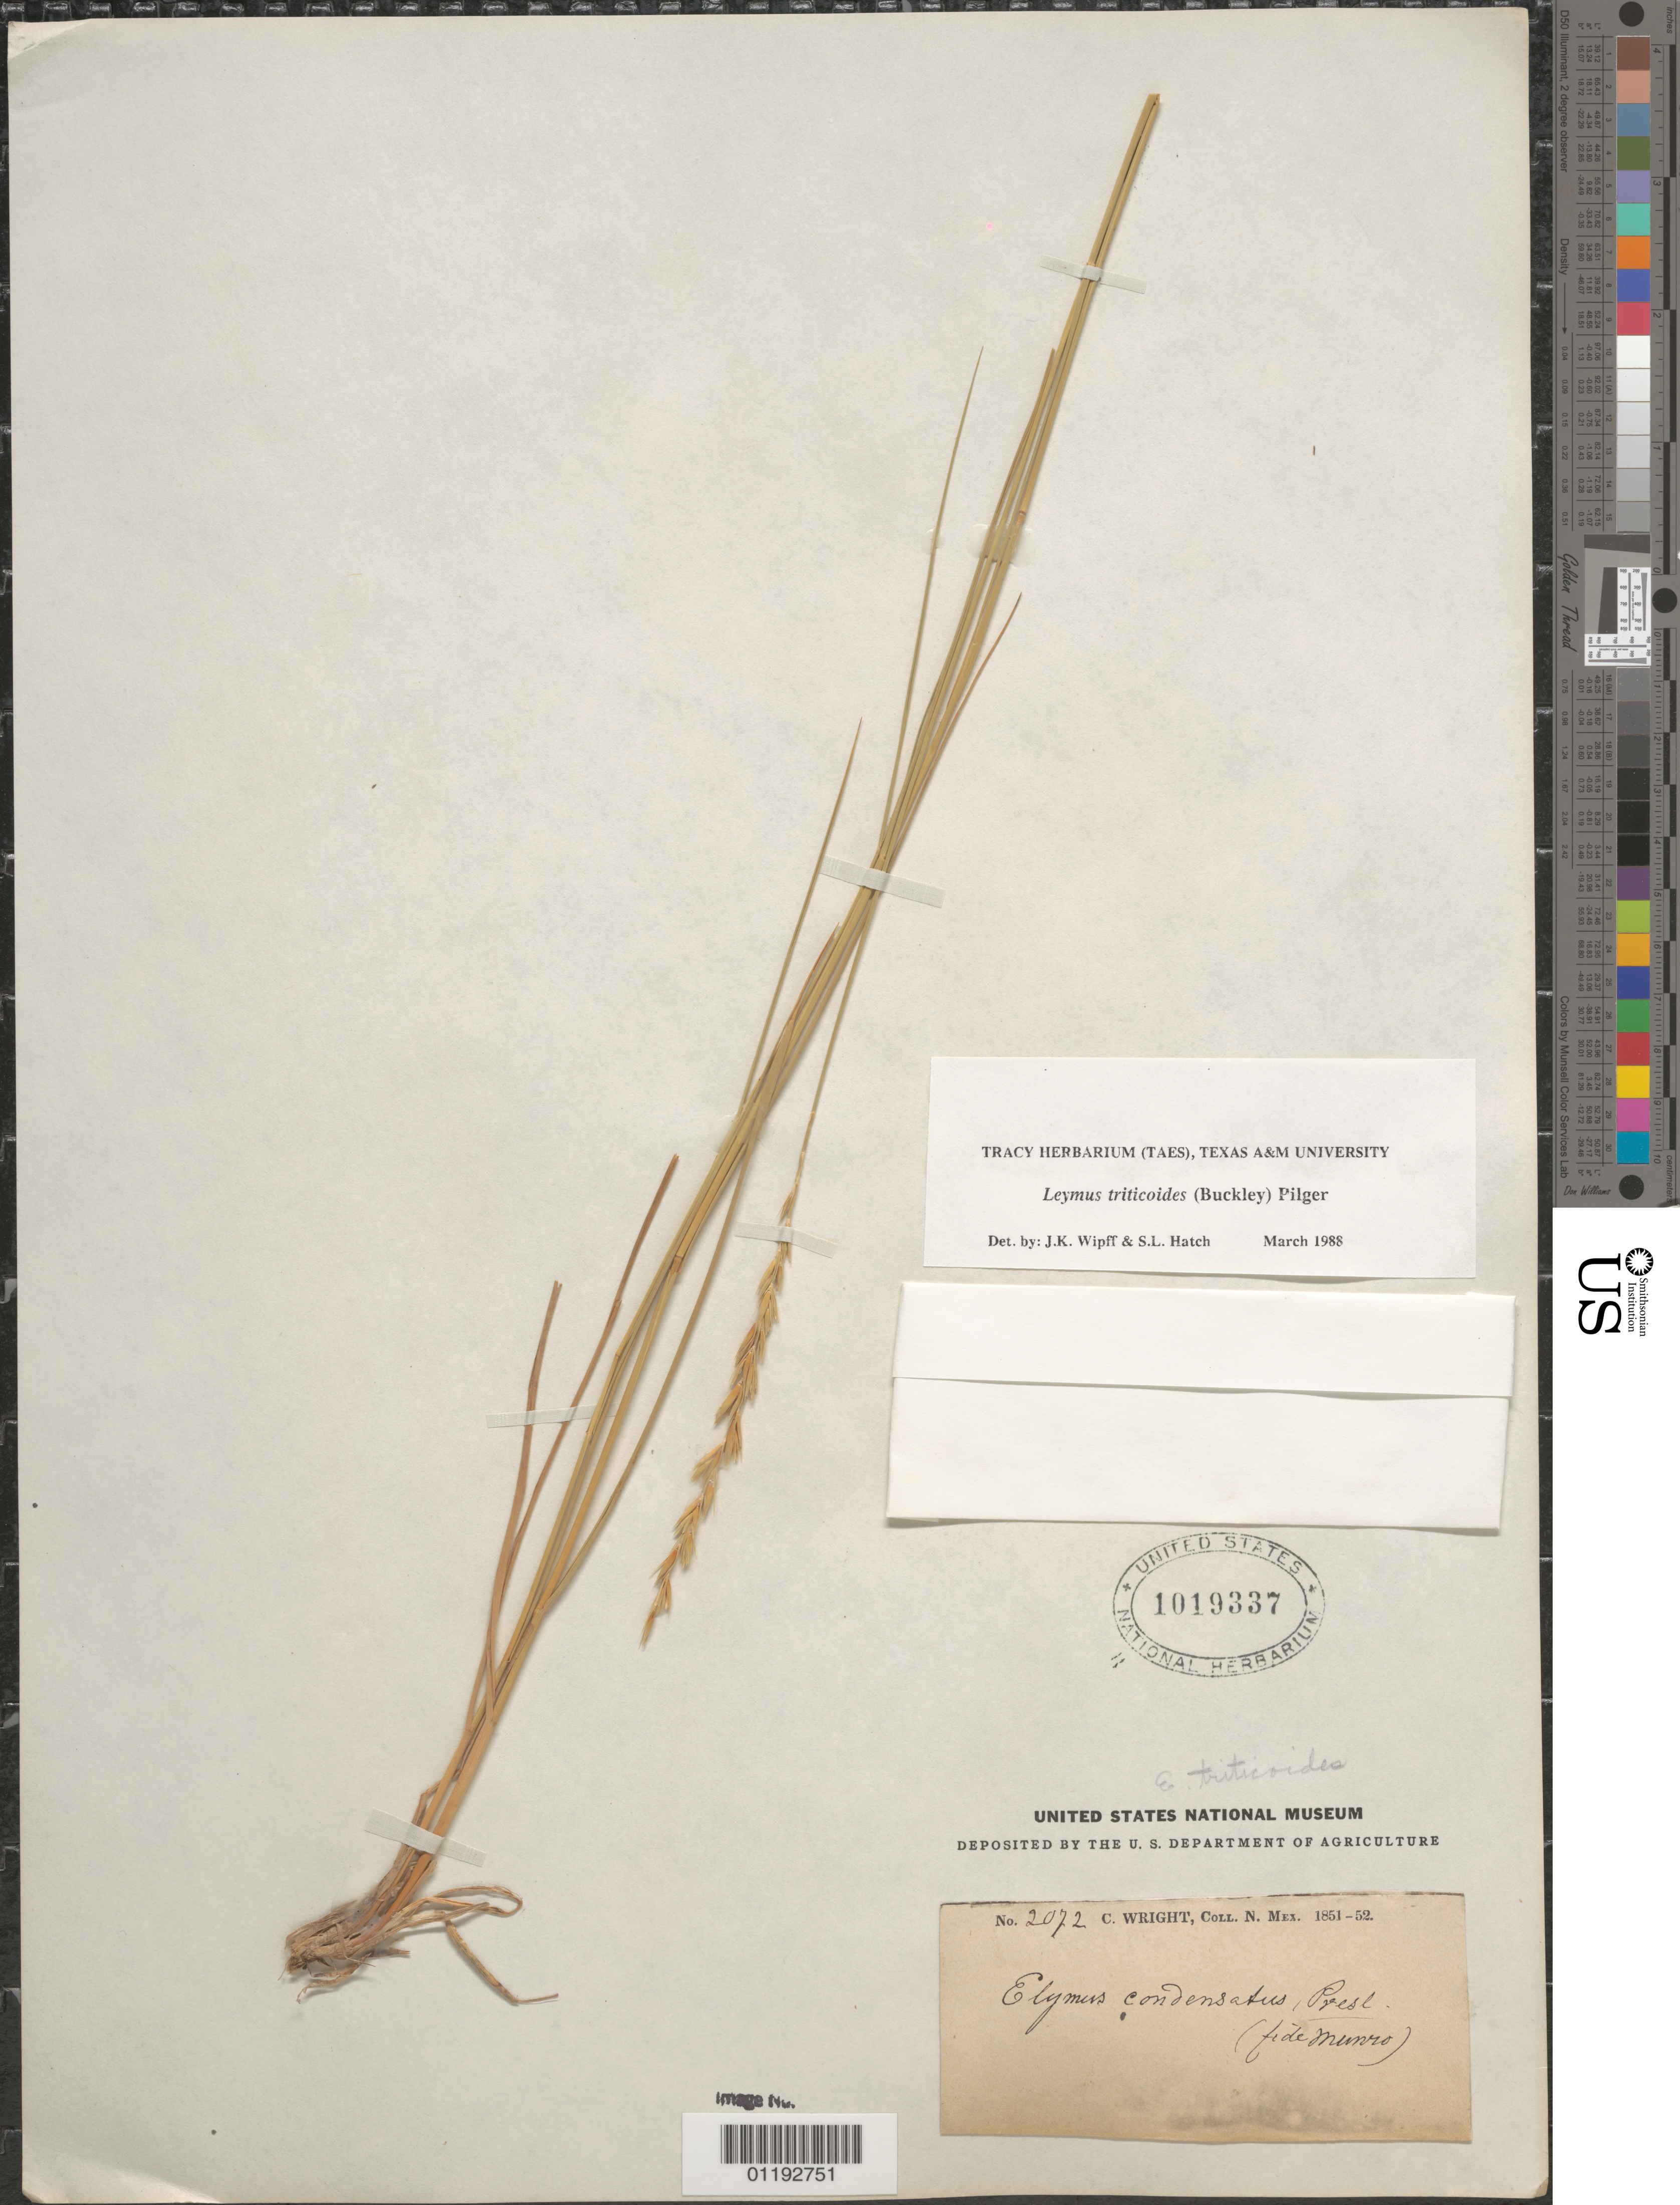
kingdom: Plantae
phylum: Tracheophyta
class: Liliopsida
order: Poales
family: Poaceae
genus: Leymus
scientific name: Leymus triticoides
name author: (Buckley) Pilg.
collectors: C. Wright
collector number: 2072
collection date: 1851/1852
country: United States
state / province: New Mexico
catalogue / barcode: US 1019337